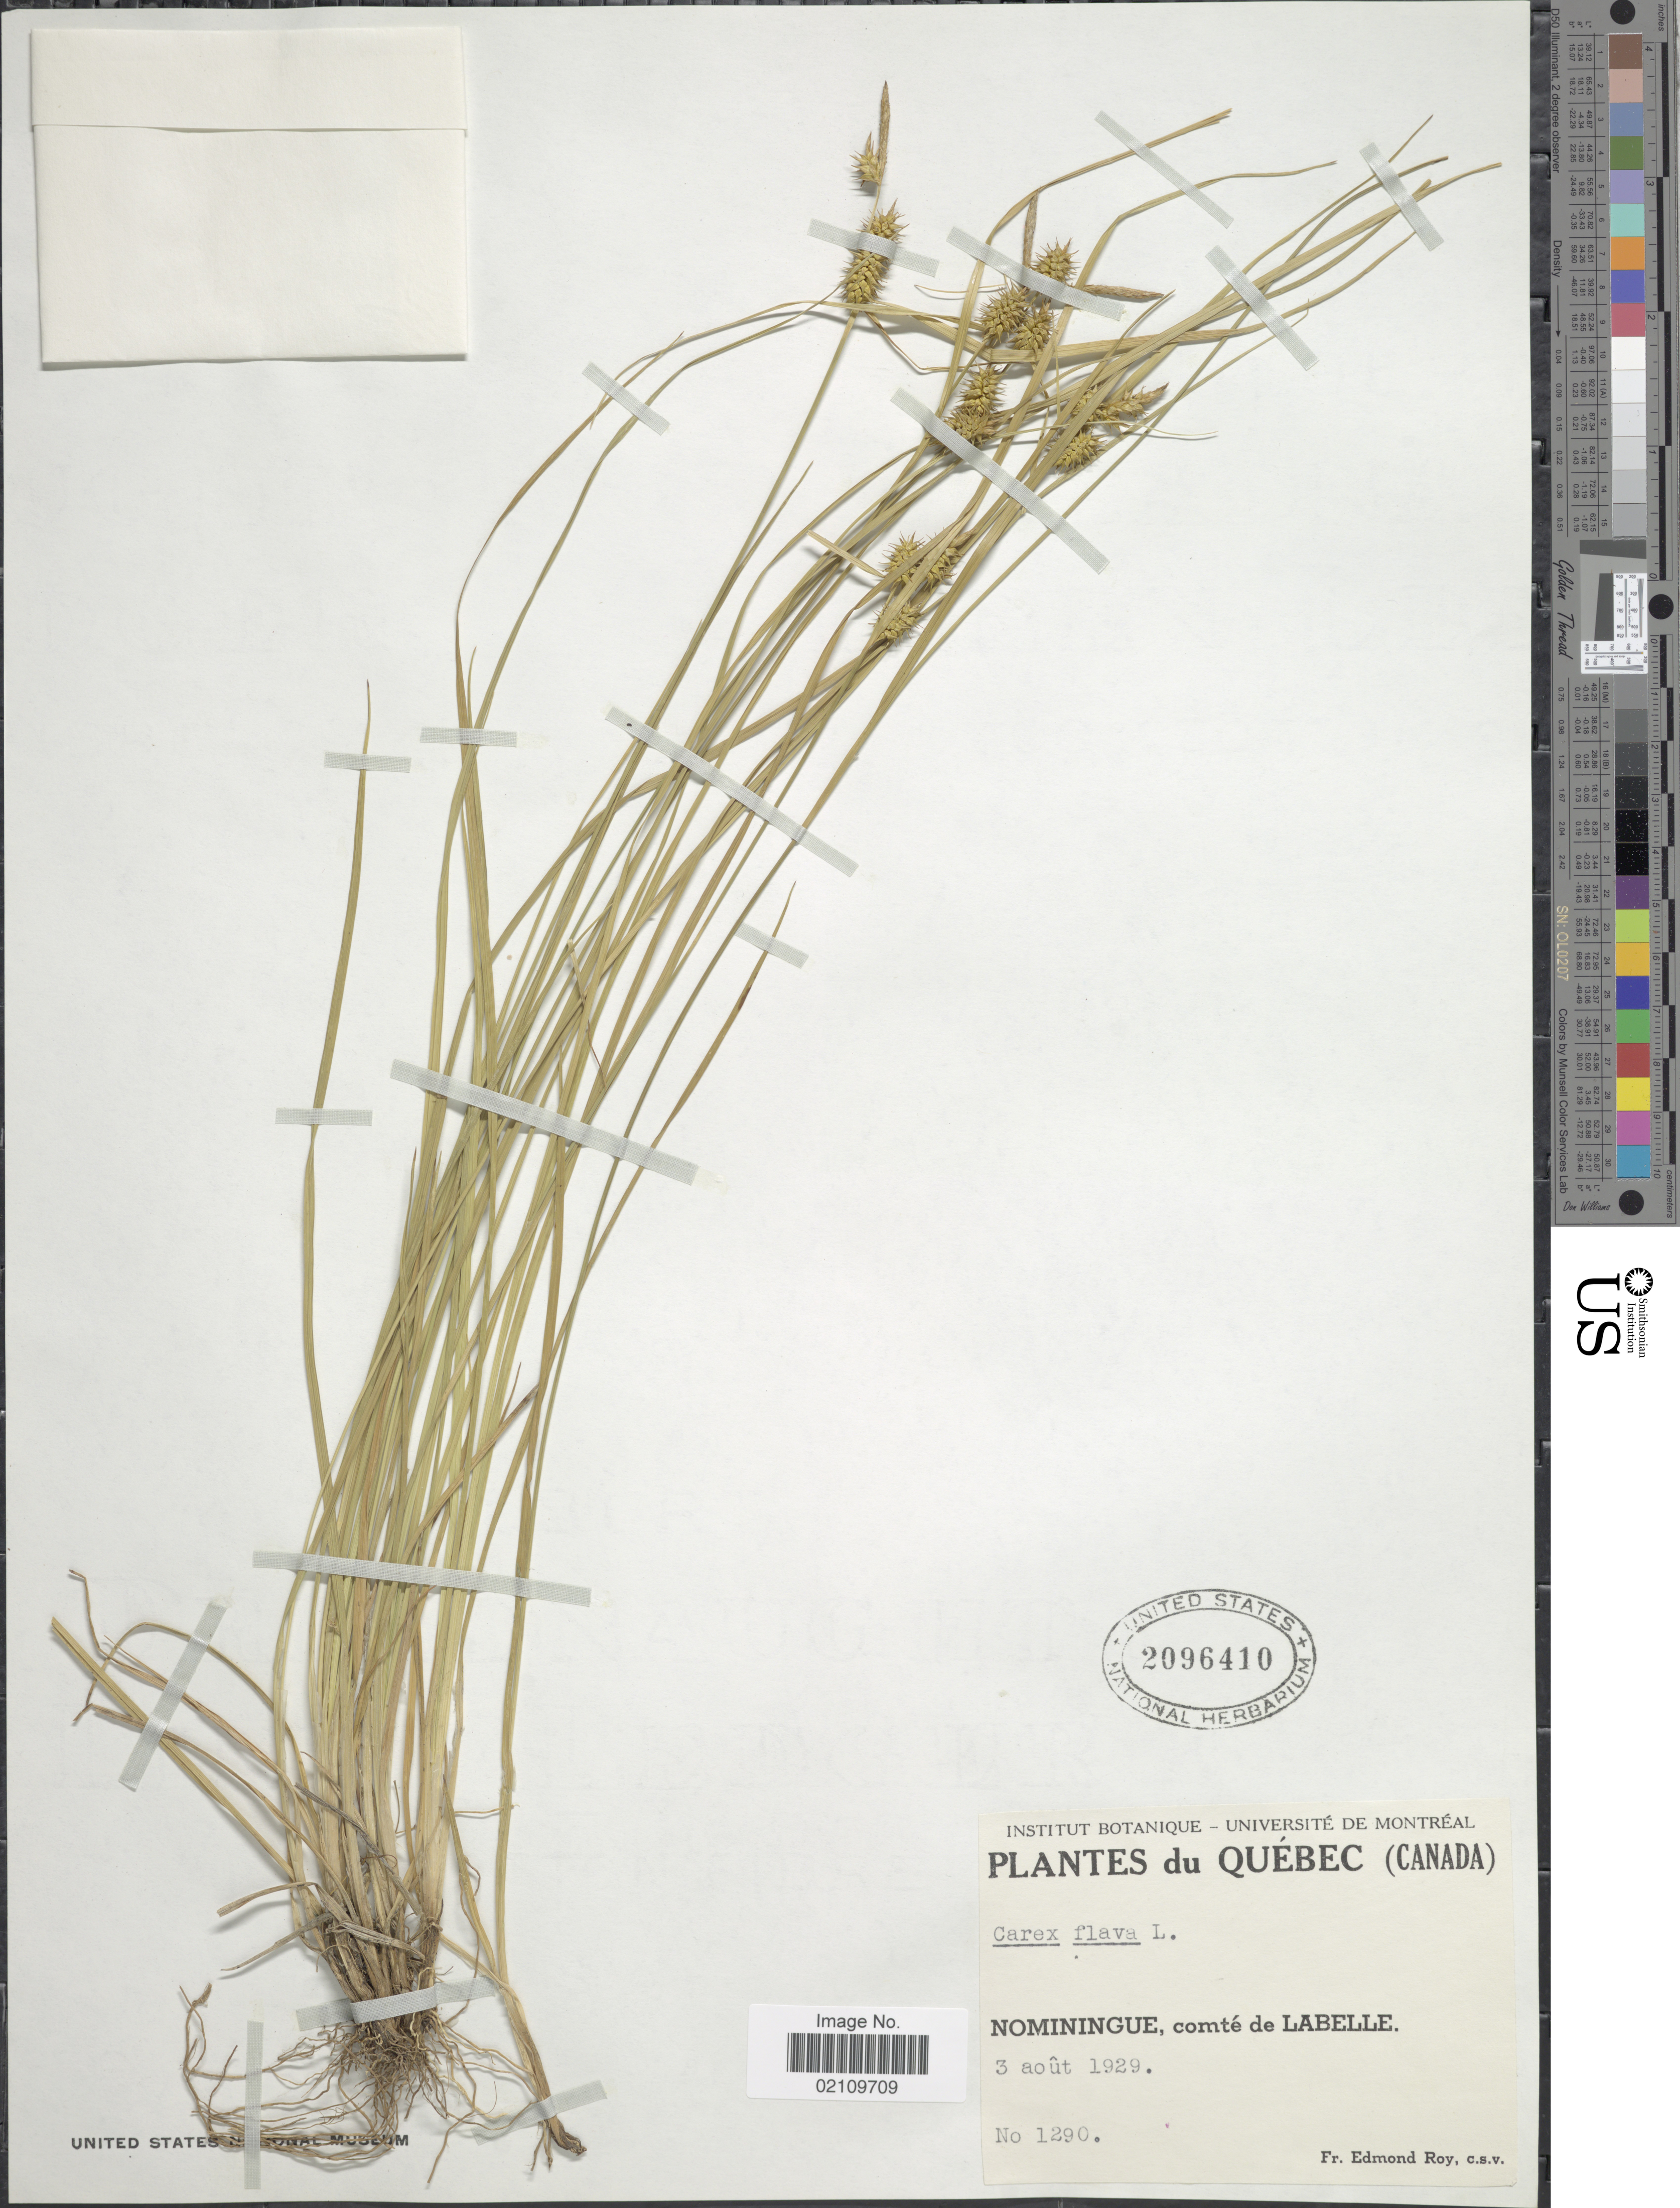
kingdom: Plantae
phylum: Tracheophyta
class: Liliopsida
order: Poales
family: Cyperaceae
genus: Carex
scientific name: Carex flava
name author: L.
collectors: E. Roy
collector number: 1290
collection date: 1929-08-03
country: Canada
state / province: Quebec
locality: Nominingue, comté de Labelle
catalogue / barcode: US 2096410